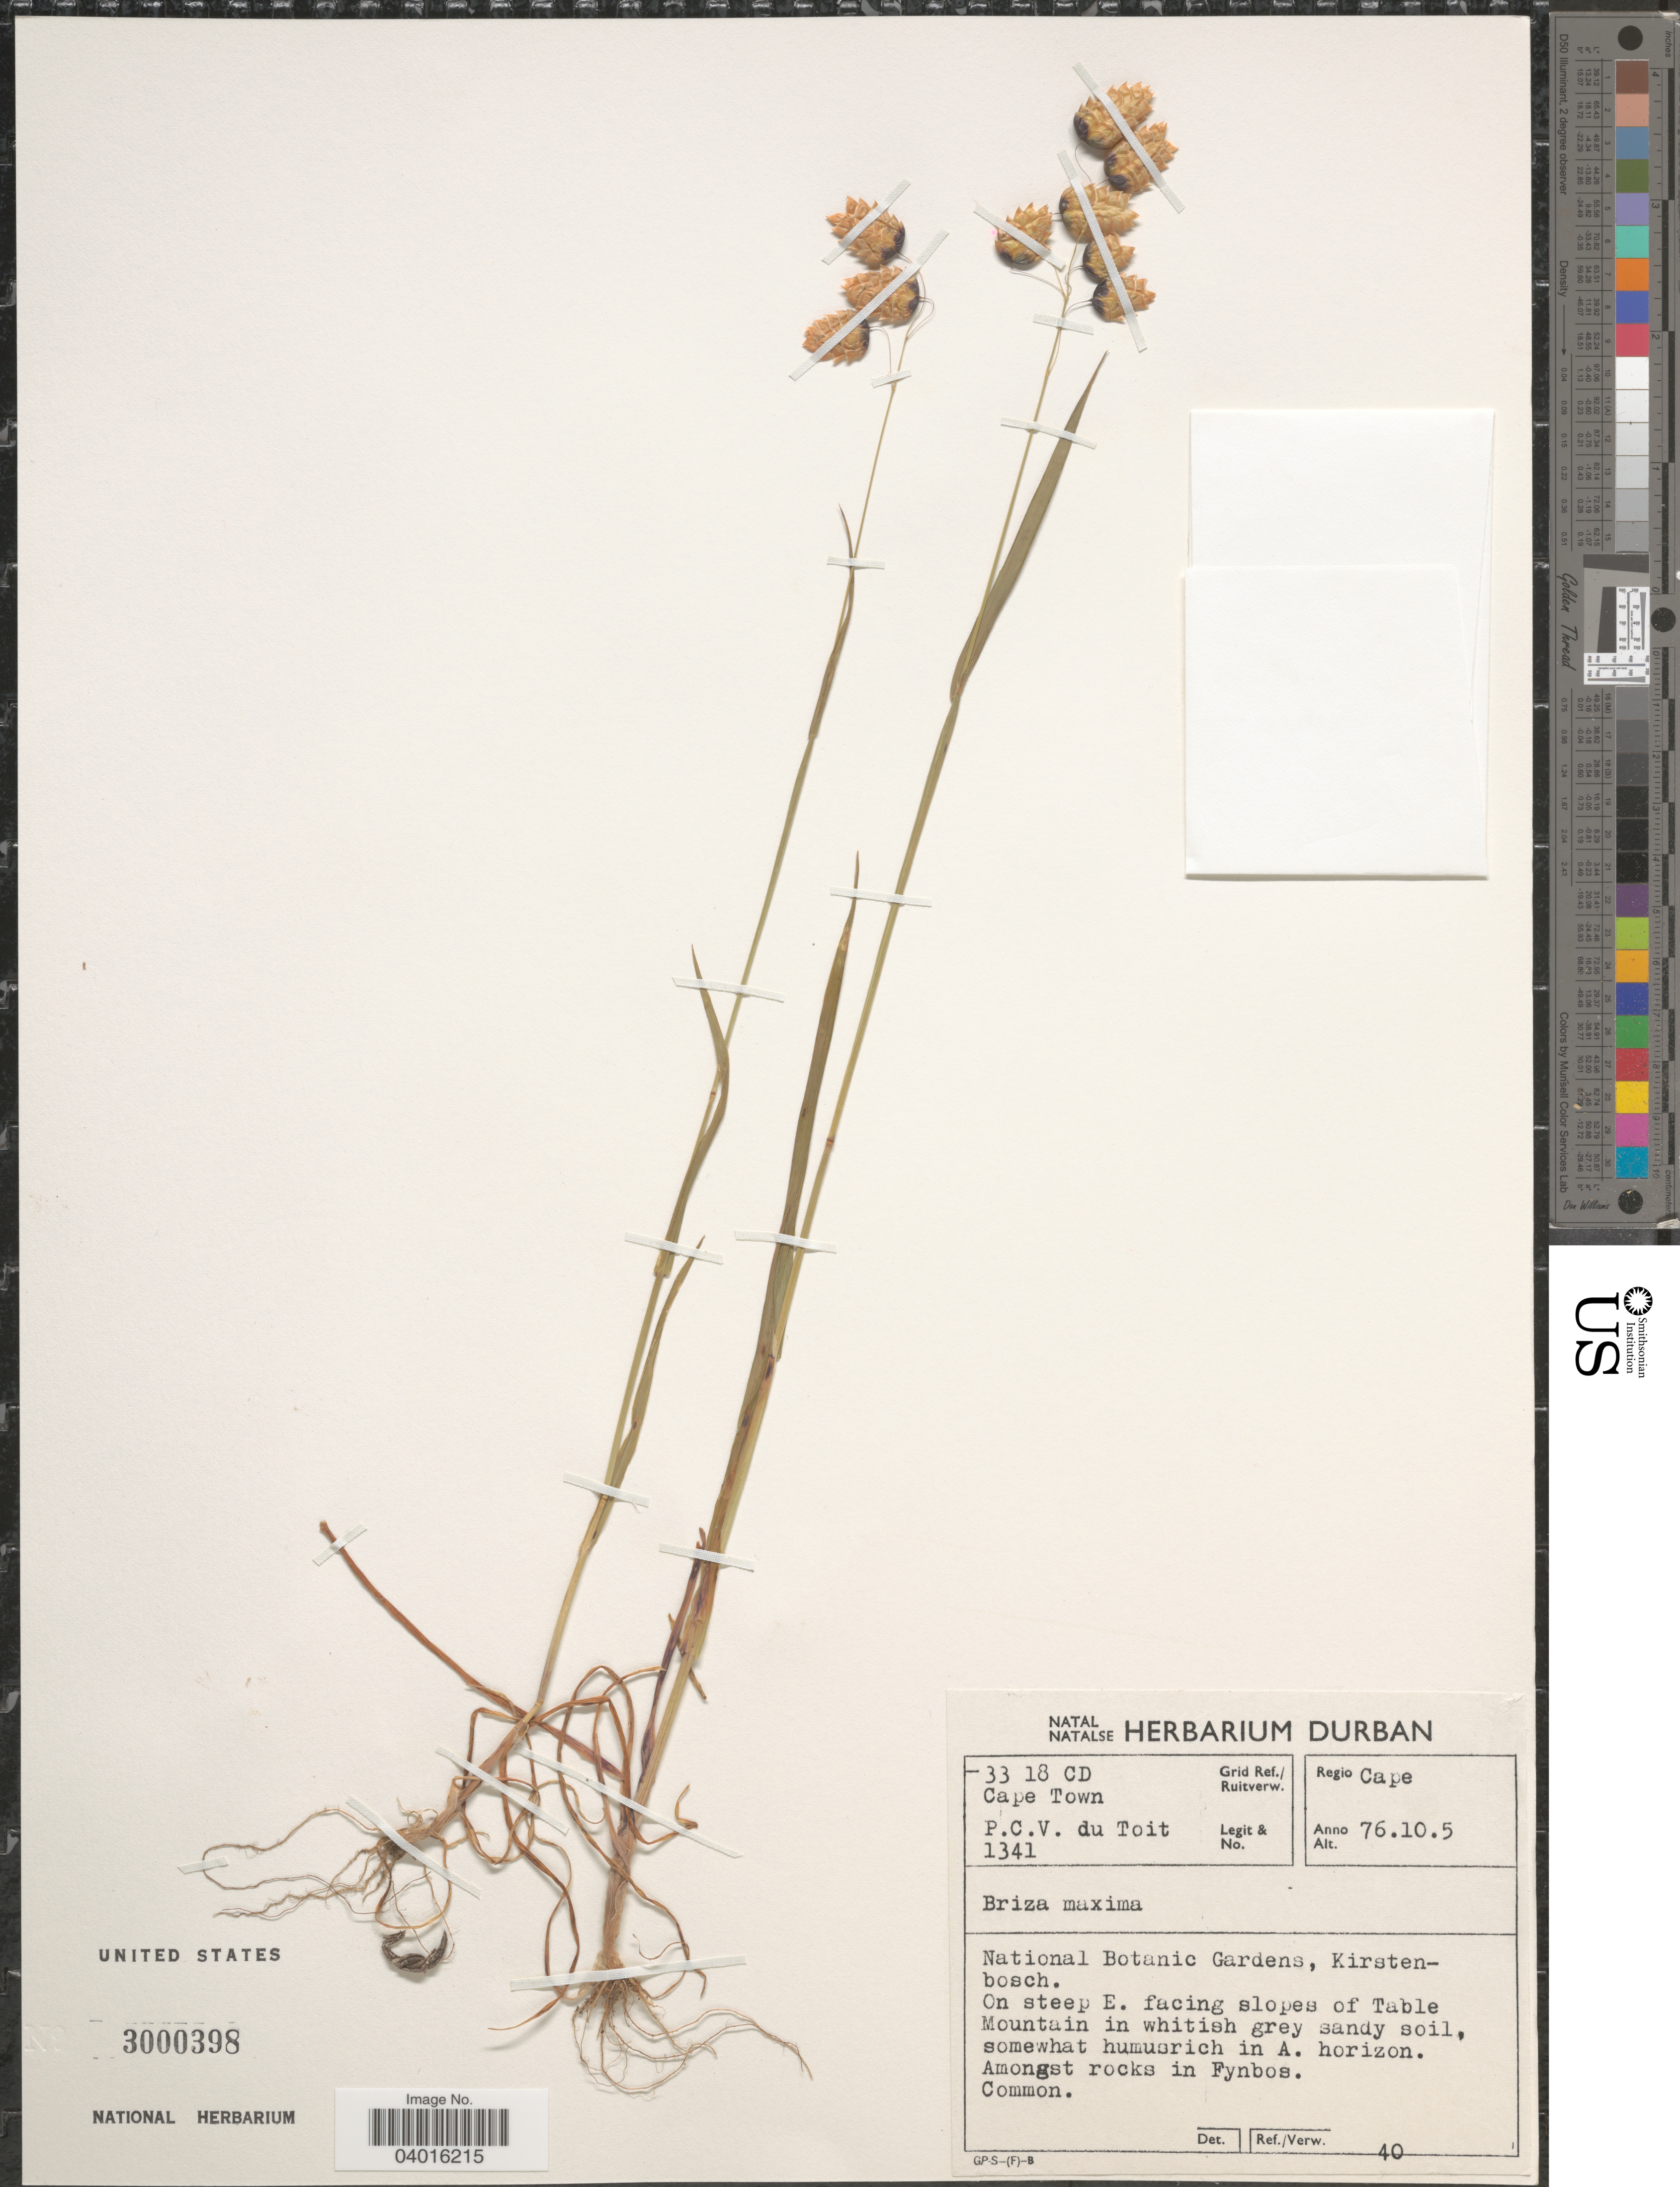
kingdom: Plantae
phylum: Tracheophyta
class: Liliopsida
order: Poales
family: Poaceae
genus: Briza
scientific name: Briza maxima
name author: L.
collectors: P. Du Toit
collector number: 1341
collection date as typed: Transcribed d/m/y: 5/10/76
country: South Africa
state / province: Western Cape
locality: Grid Ref./ Ruitverw. 33 18 CD. Cape Town. Regio Cape. National Botanic Gardens, Kirsten-bosch. On steep E. facing slopes of Table Mountain. Amongst rocks in Fynbos.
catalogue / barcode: US 3000398